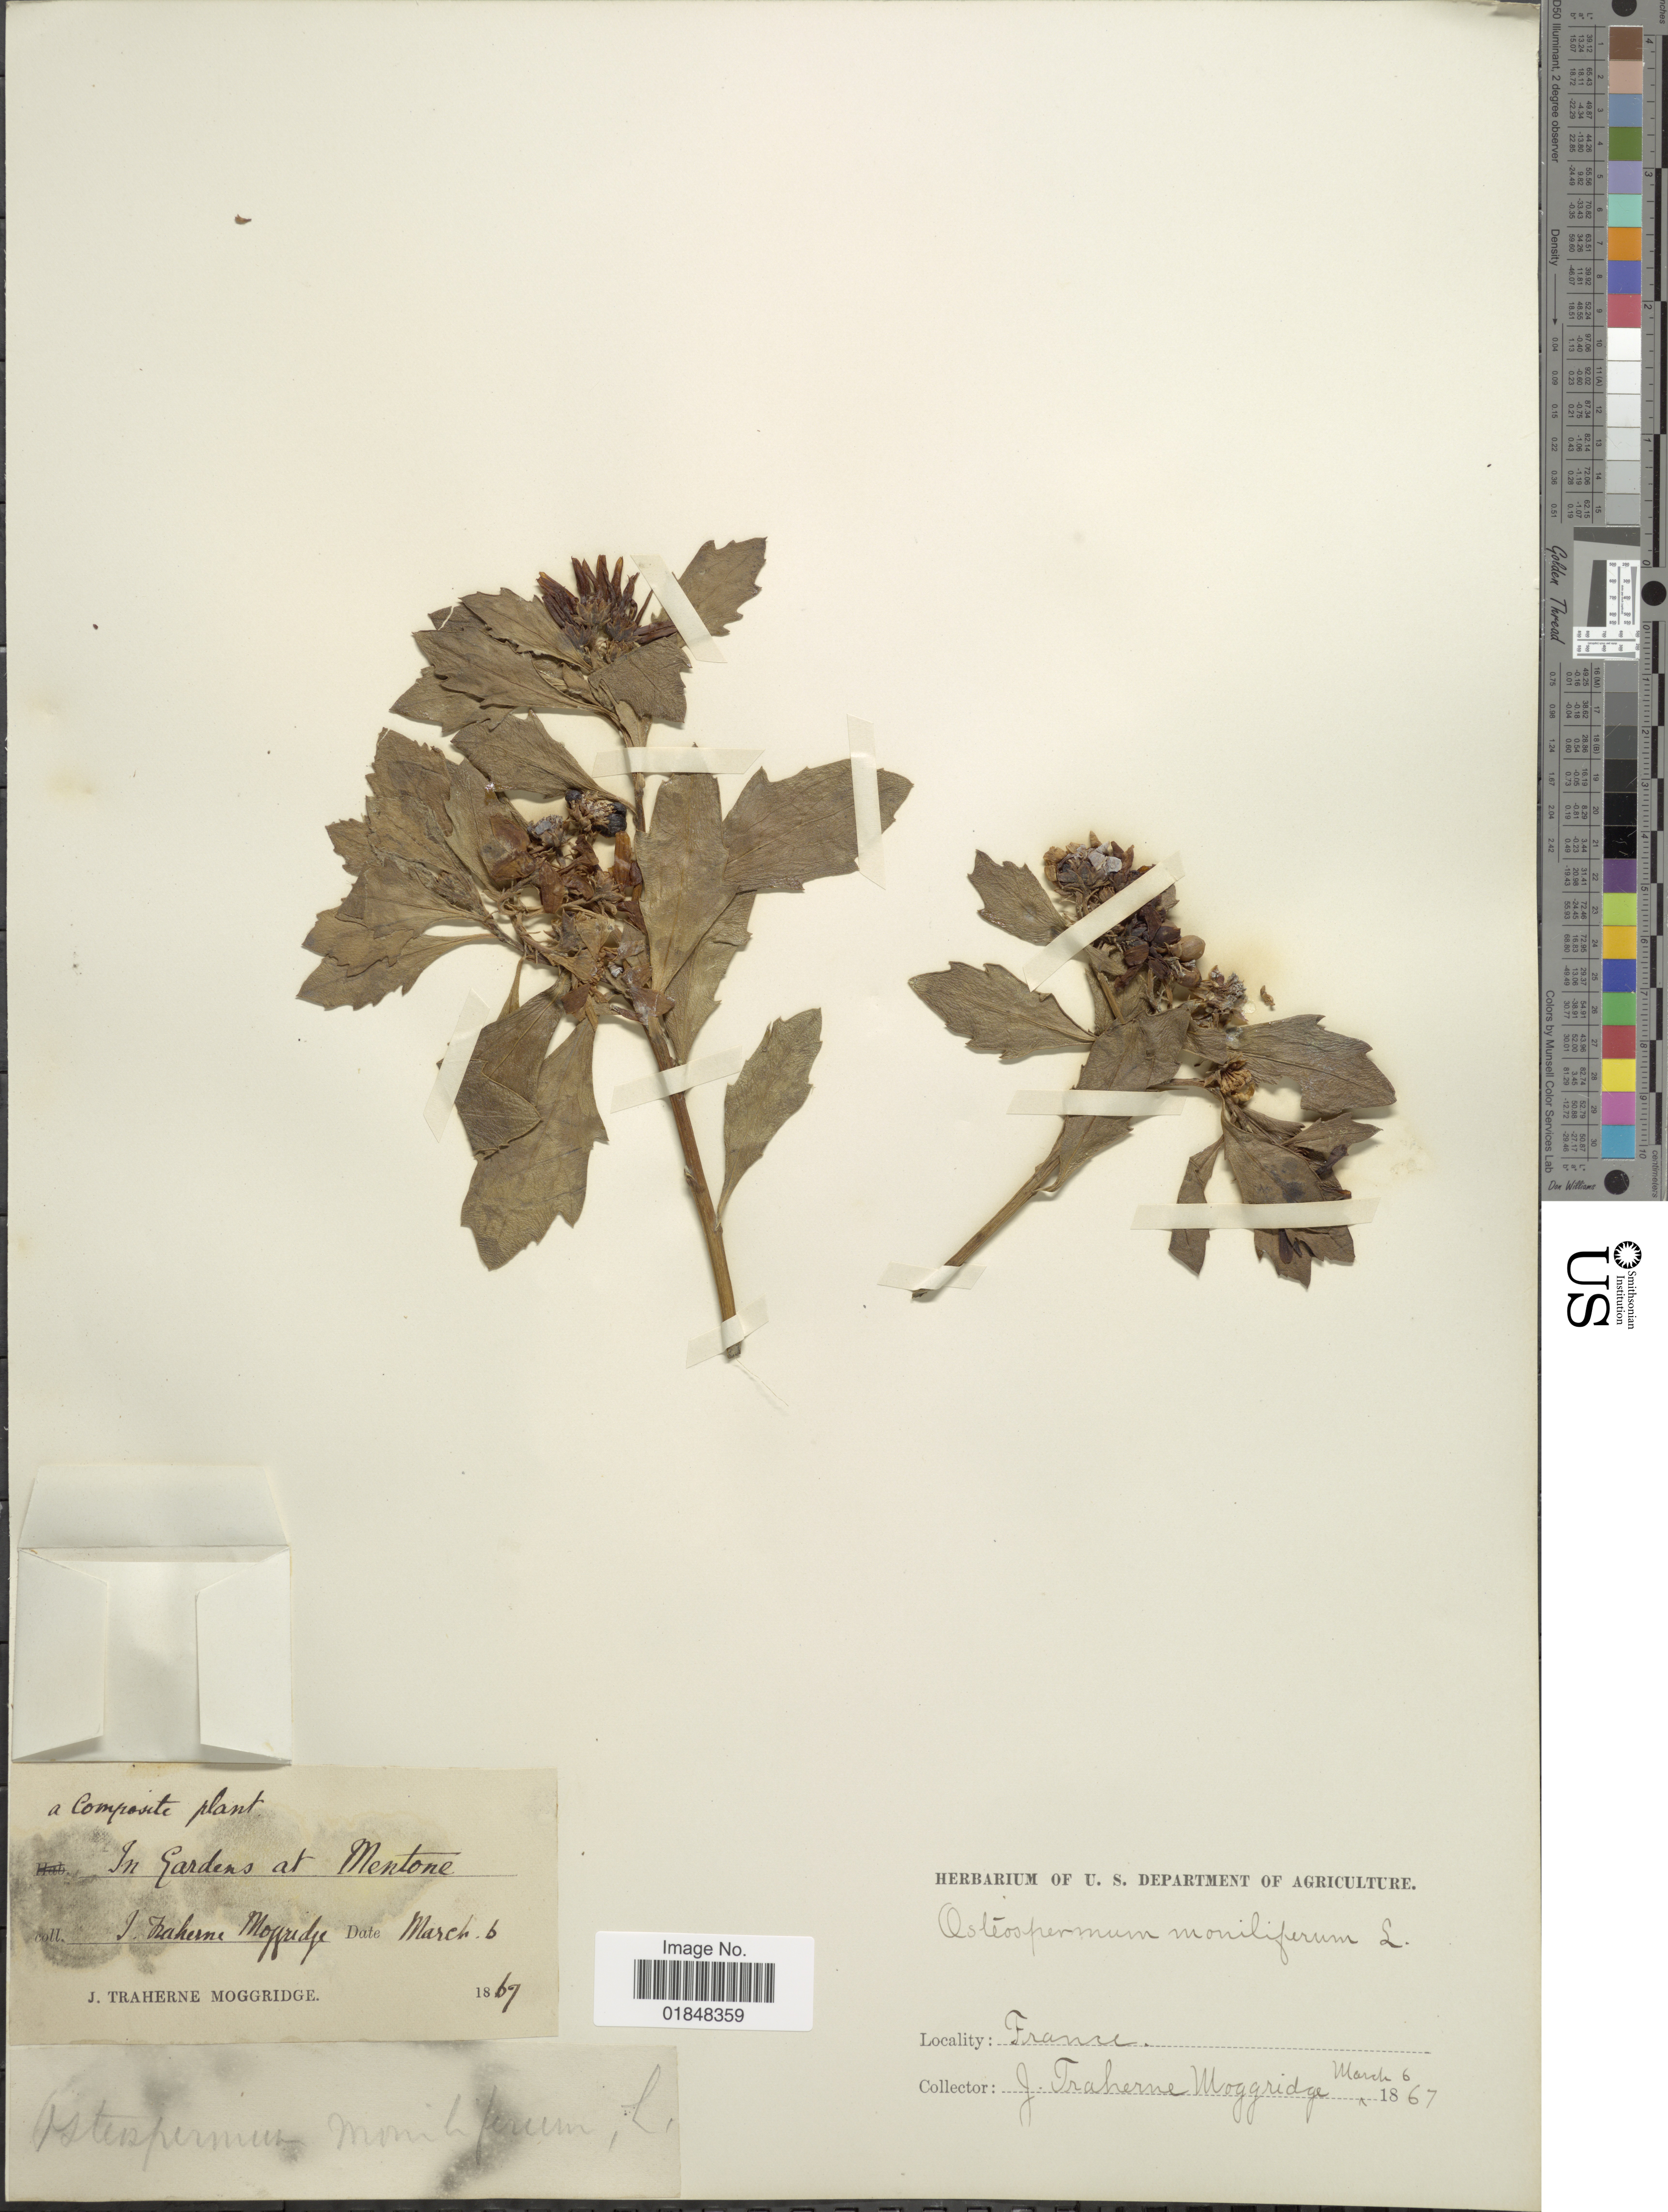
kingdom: Plantae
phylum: Tracheophyta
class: Magnoliopsida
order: Asterales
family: Asteraceae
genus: Chrysanthemoides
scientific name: Chrysanthemoides monilifera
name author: (L.) Norl.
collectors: J. T. Moggridge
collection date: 1867-03-06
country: France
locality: In gardens at Mentone